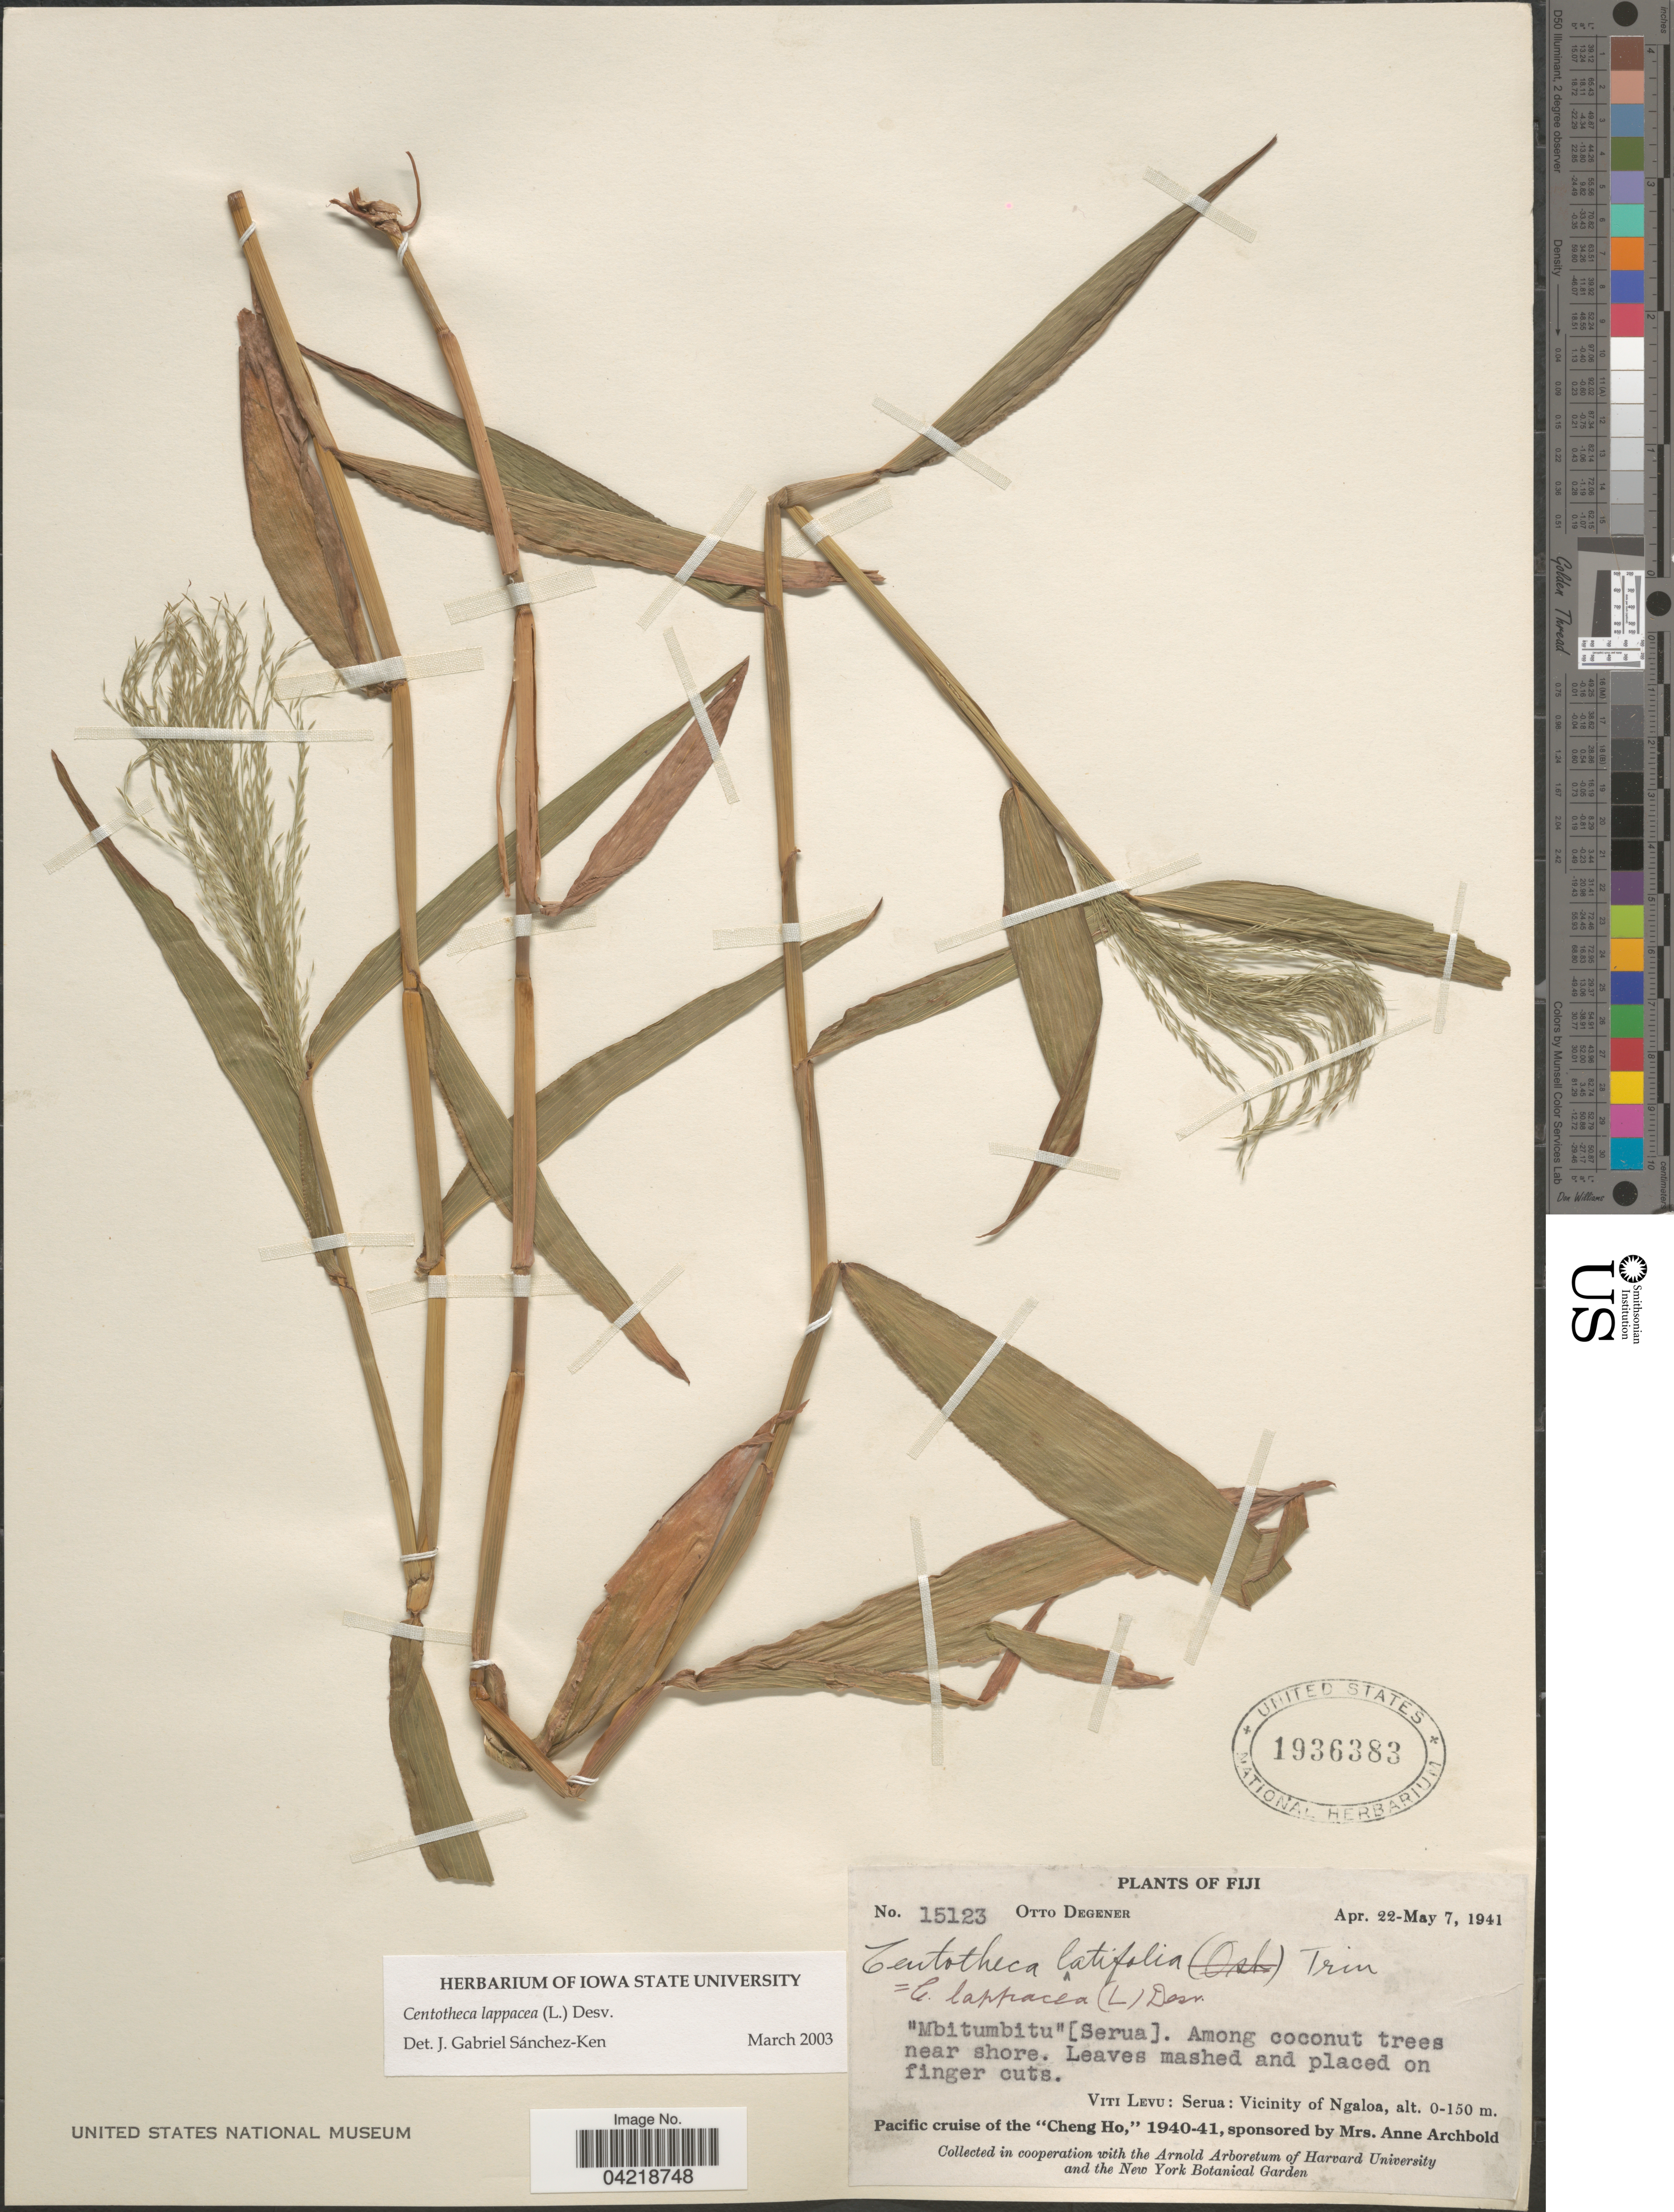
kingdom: Plantae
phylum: Tracheophyta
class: Liliopsida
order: Poales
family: Poaceae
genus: Centotheca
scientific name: Centotheca lappacea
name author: (L.) Desv.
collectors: O. Degener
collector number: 15123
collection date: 1941-04-22/1941-05-07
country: Fiji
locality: Viti Levu: Serua: Vicinity of Ngaloa.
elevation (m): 0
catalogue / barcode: US 1936383